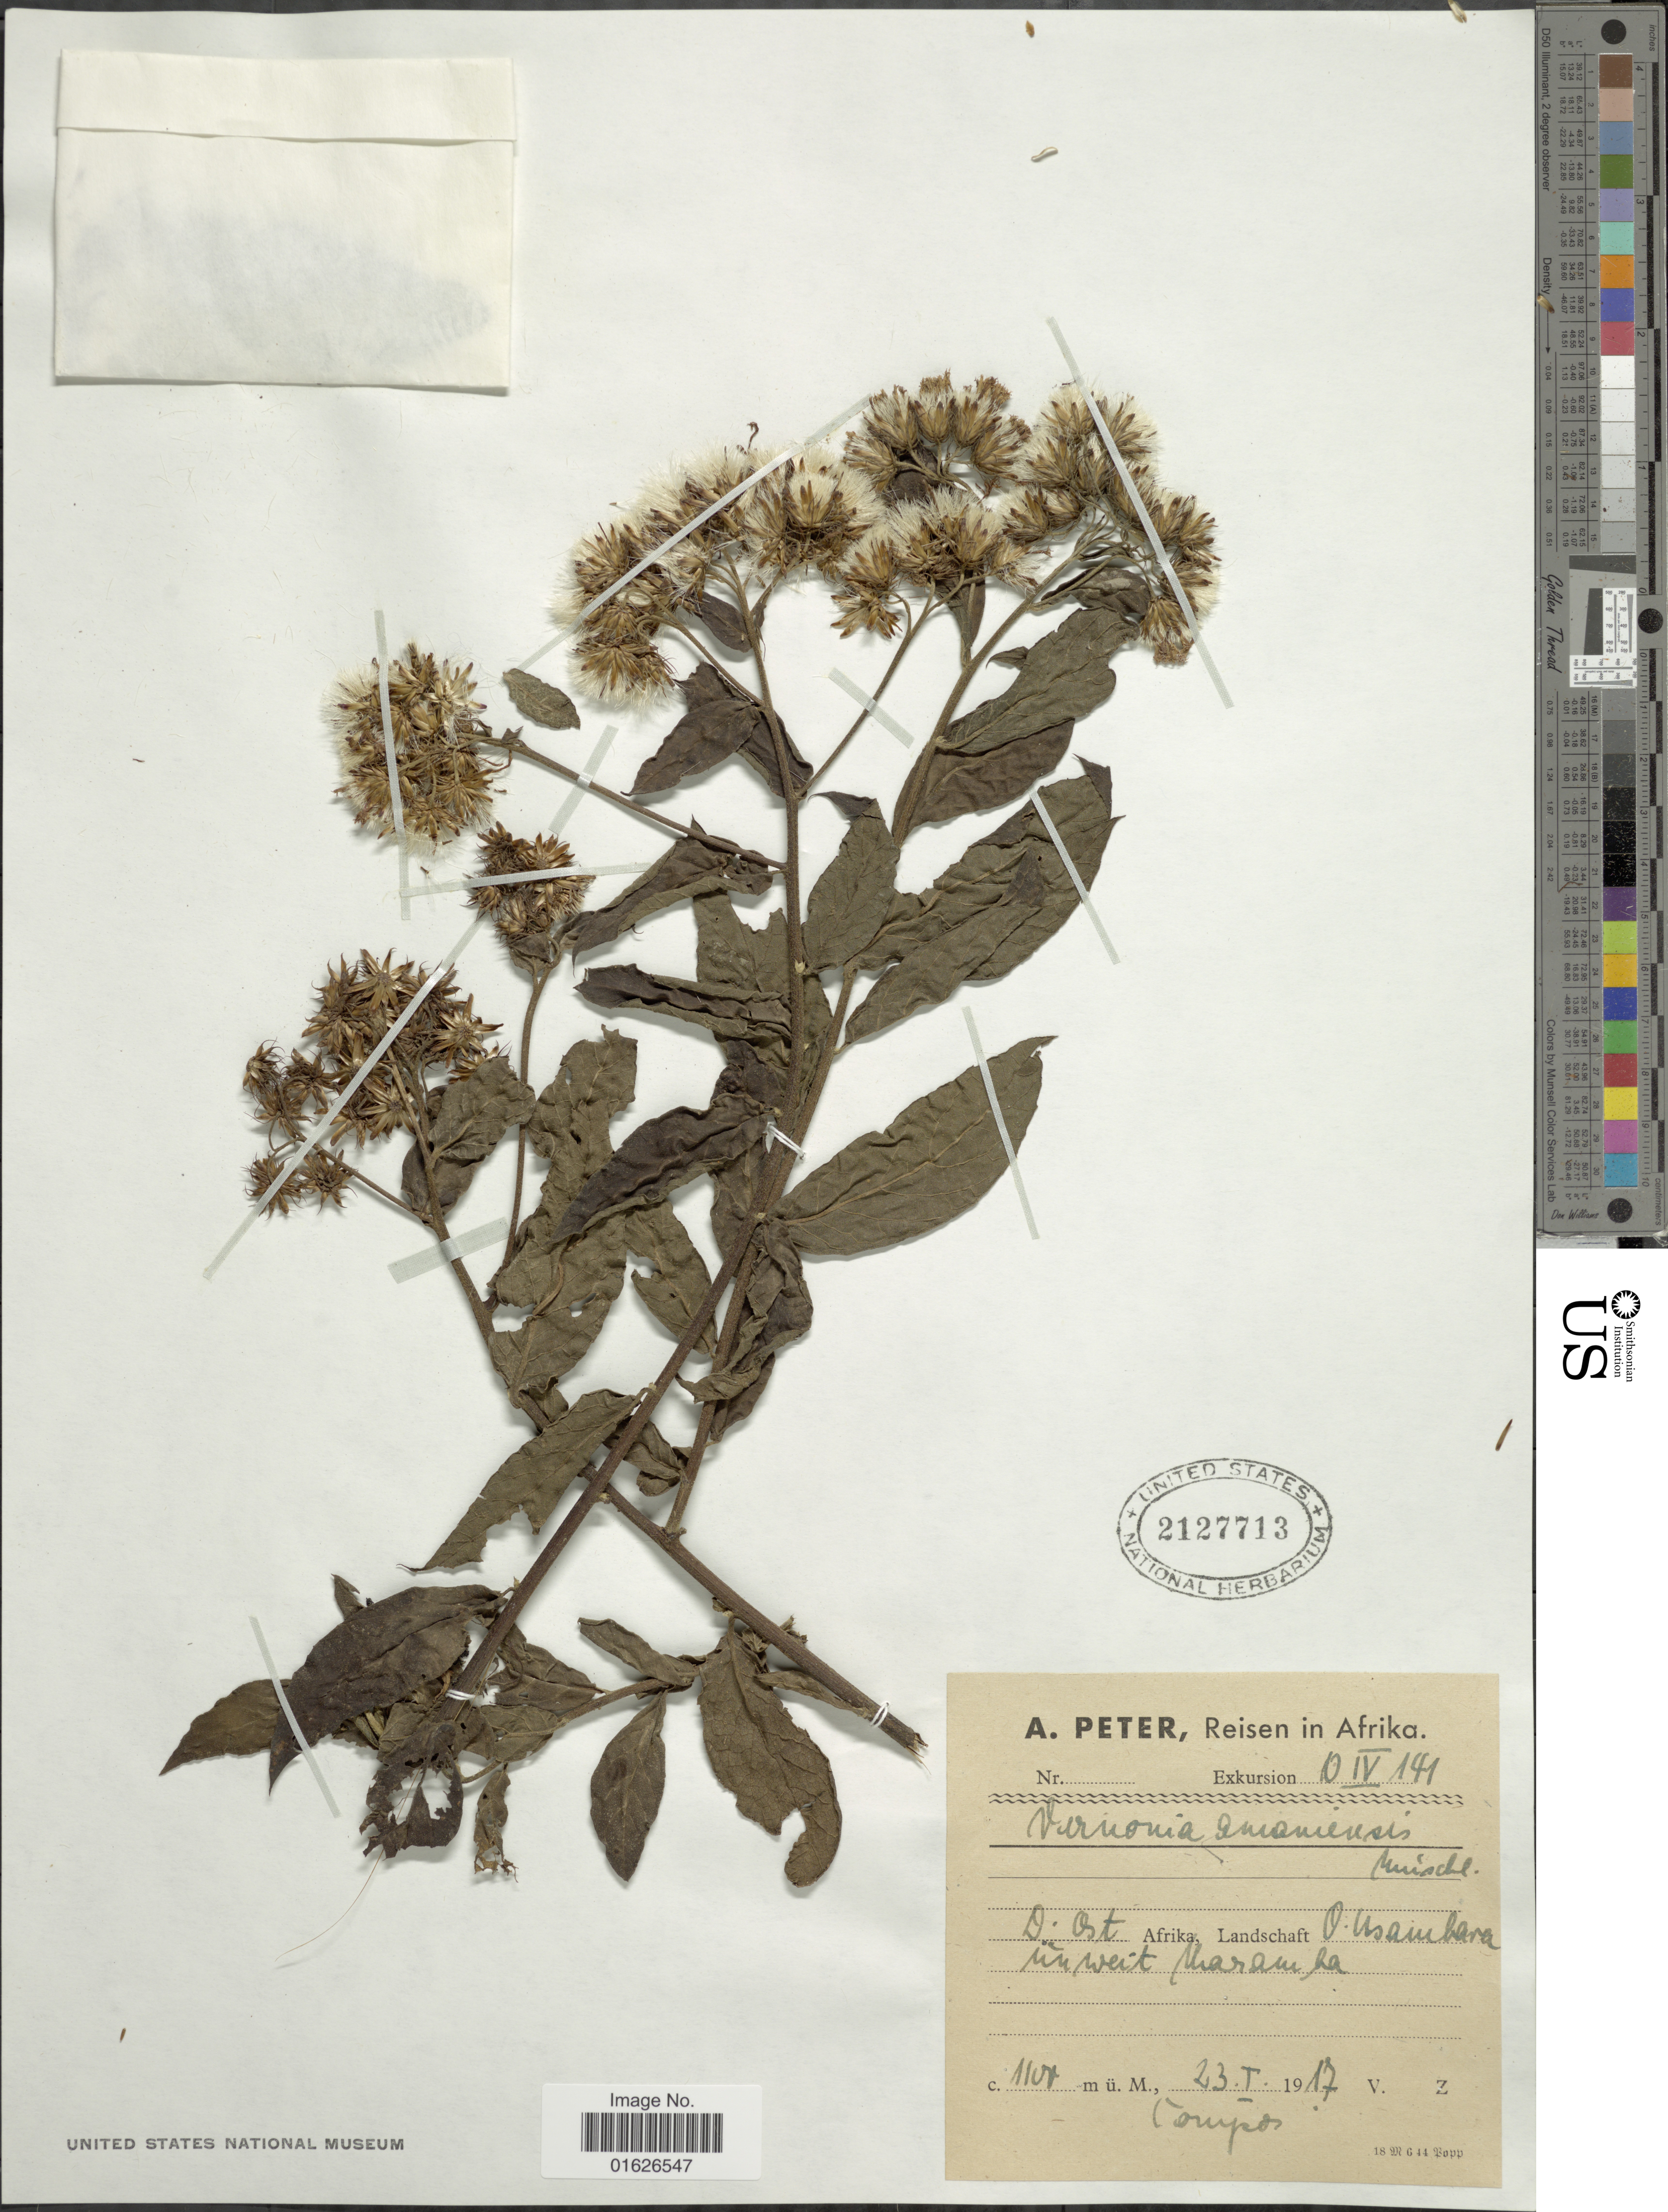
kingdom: Plantae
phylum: Tracheophyta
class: Magnoliopsida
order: Asterales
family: Asteraceae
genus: Jeffreycia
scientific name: Jeffreycia usambarensis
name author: (O. Hoffm.) H. Rob.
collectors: A. Peter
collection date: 1917-01-23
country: Tanzania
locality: O. Usambara, unweit Maramba.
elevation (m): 1100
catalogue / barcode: US 2127713